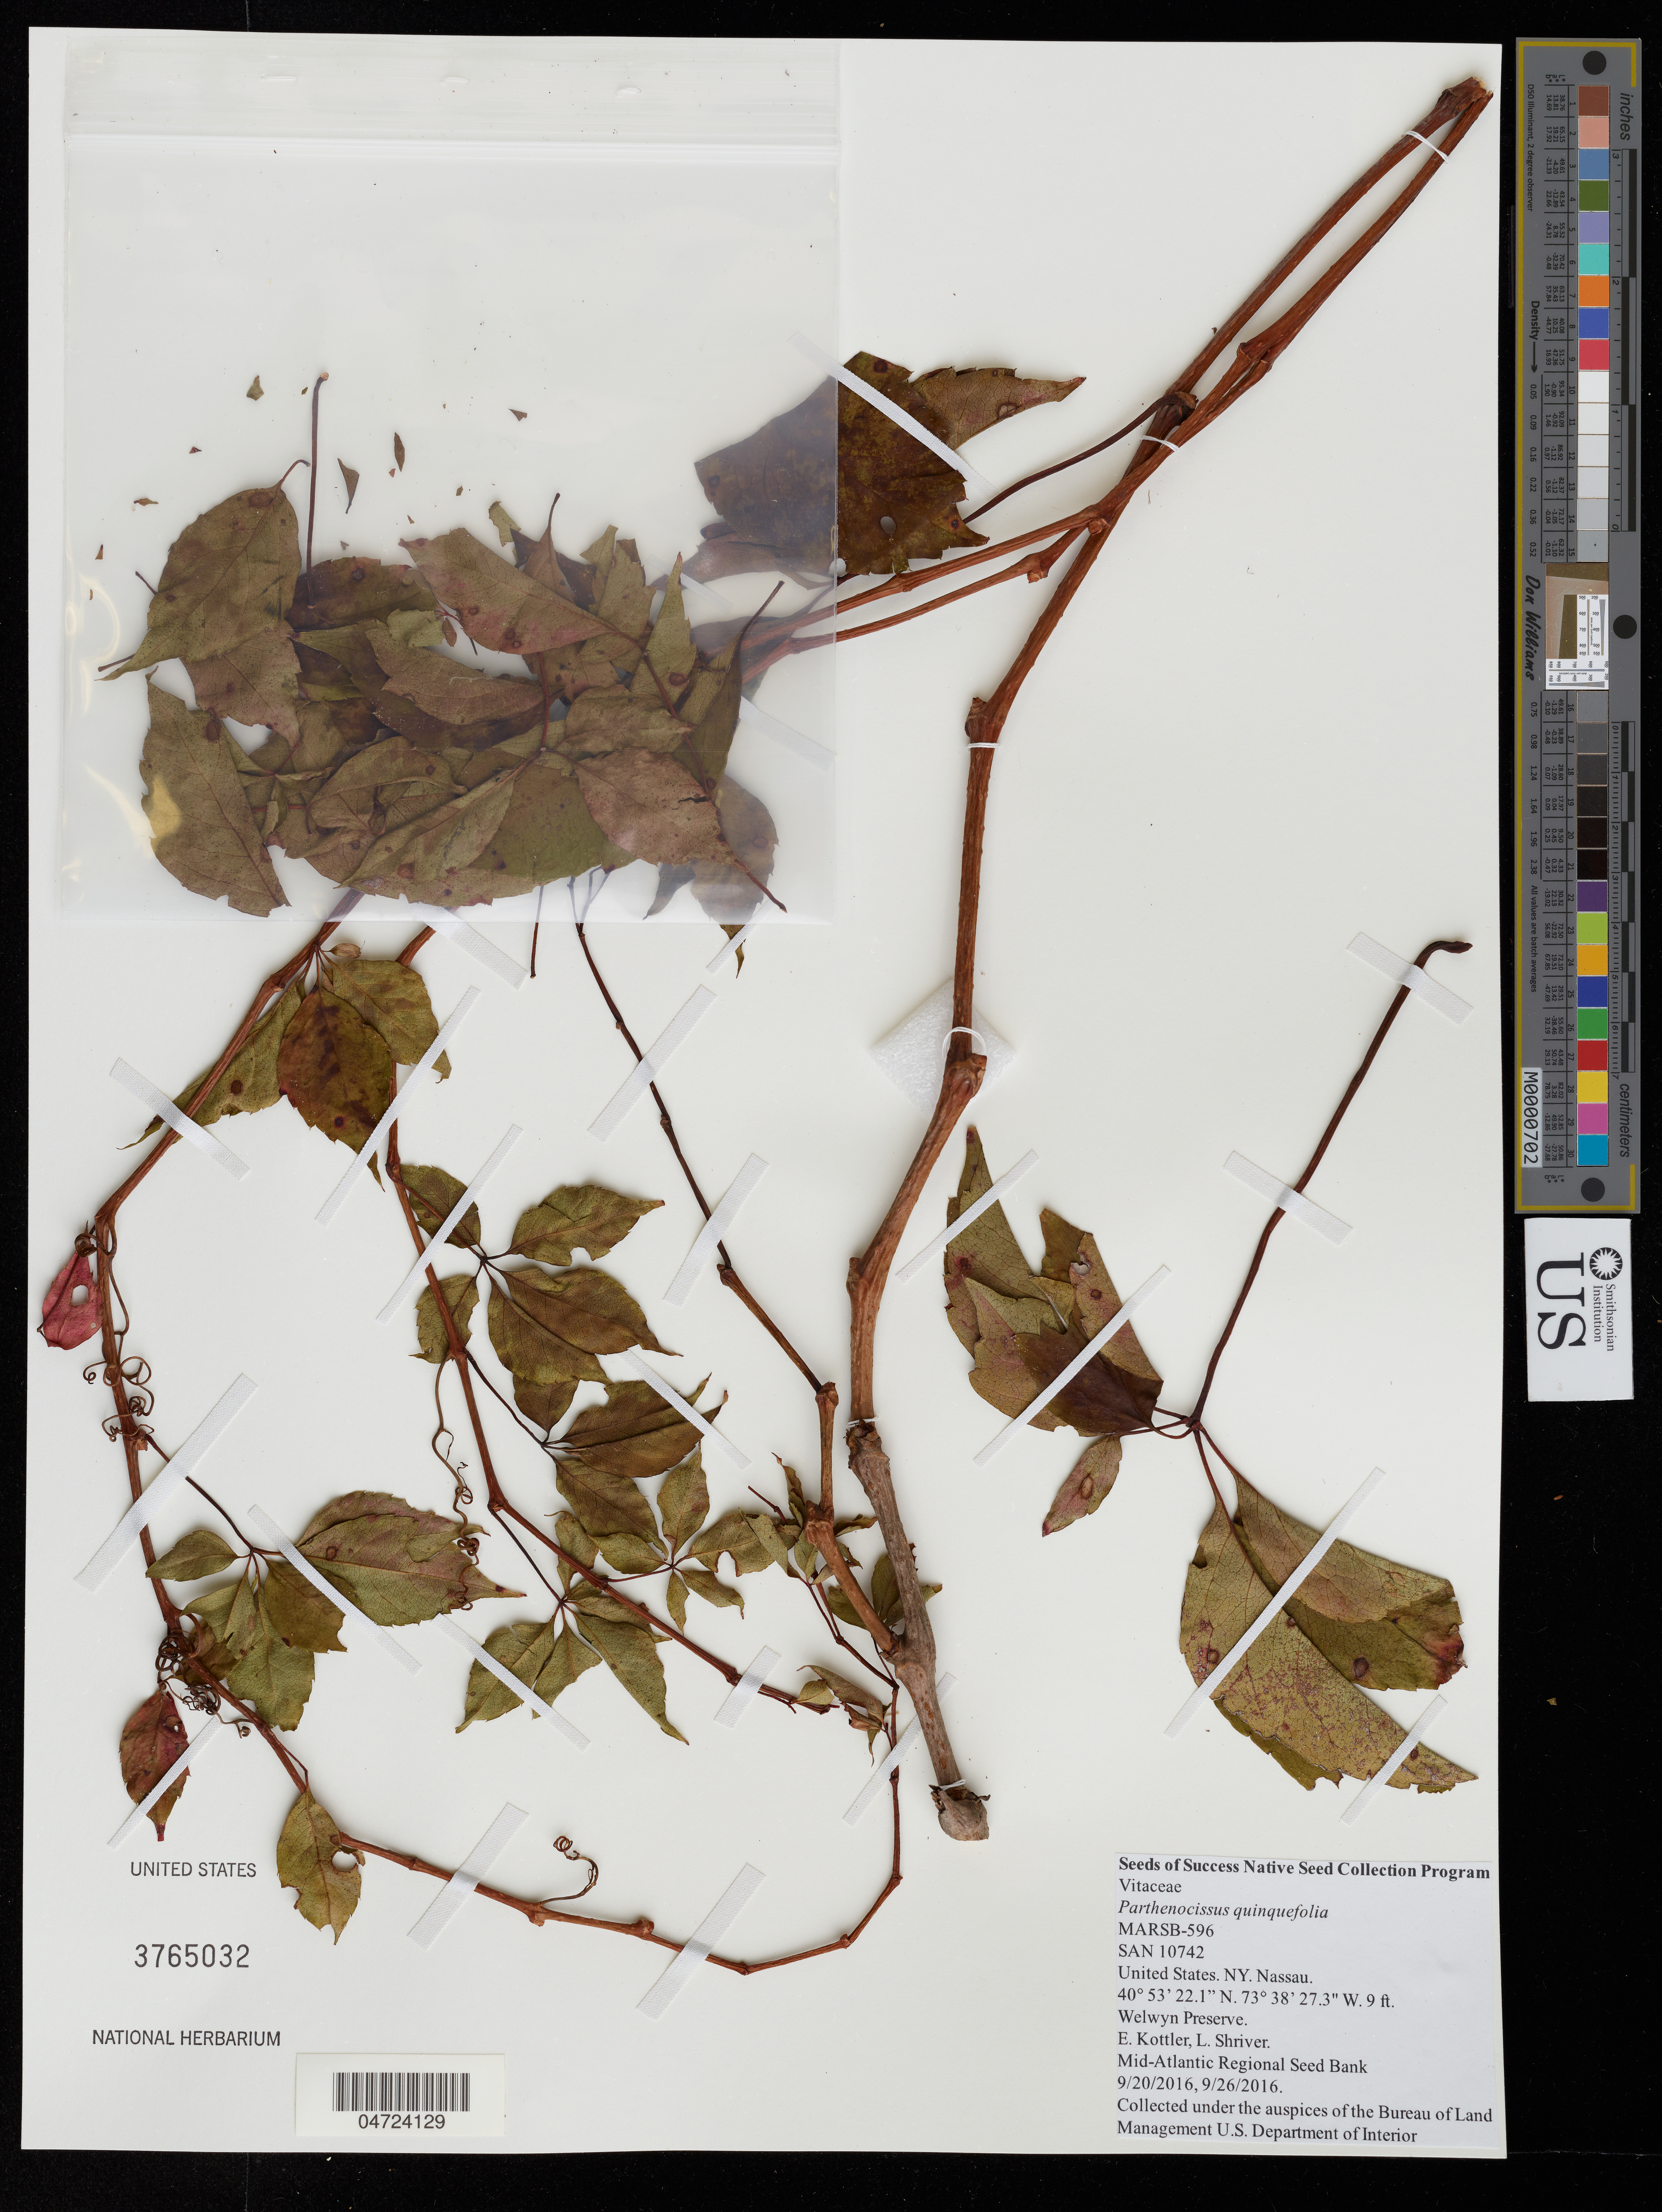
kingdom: Plantae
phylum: Tracheophyta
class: Magnoliopsida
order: Vitales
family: Vitaceae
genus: Parthenocissus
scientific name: Parthenocissus quinquefolia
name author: (L.) Planch.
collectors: E. Kottler & L. Shriver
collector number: MARSB-596/SAN10742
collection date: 2016-09-20/2016-09-26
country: United States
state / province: New York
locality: Nassau. Welwyn Preserve.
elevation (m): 3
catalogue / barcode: US 3765032